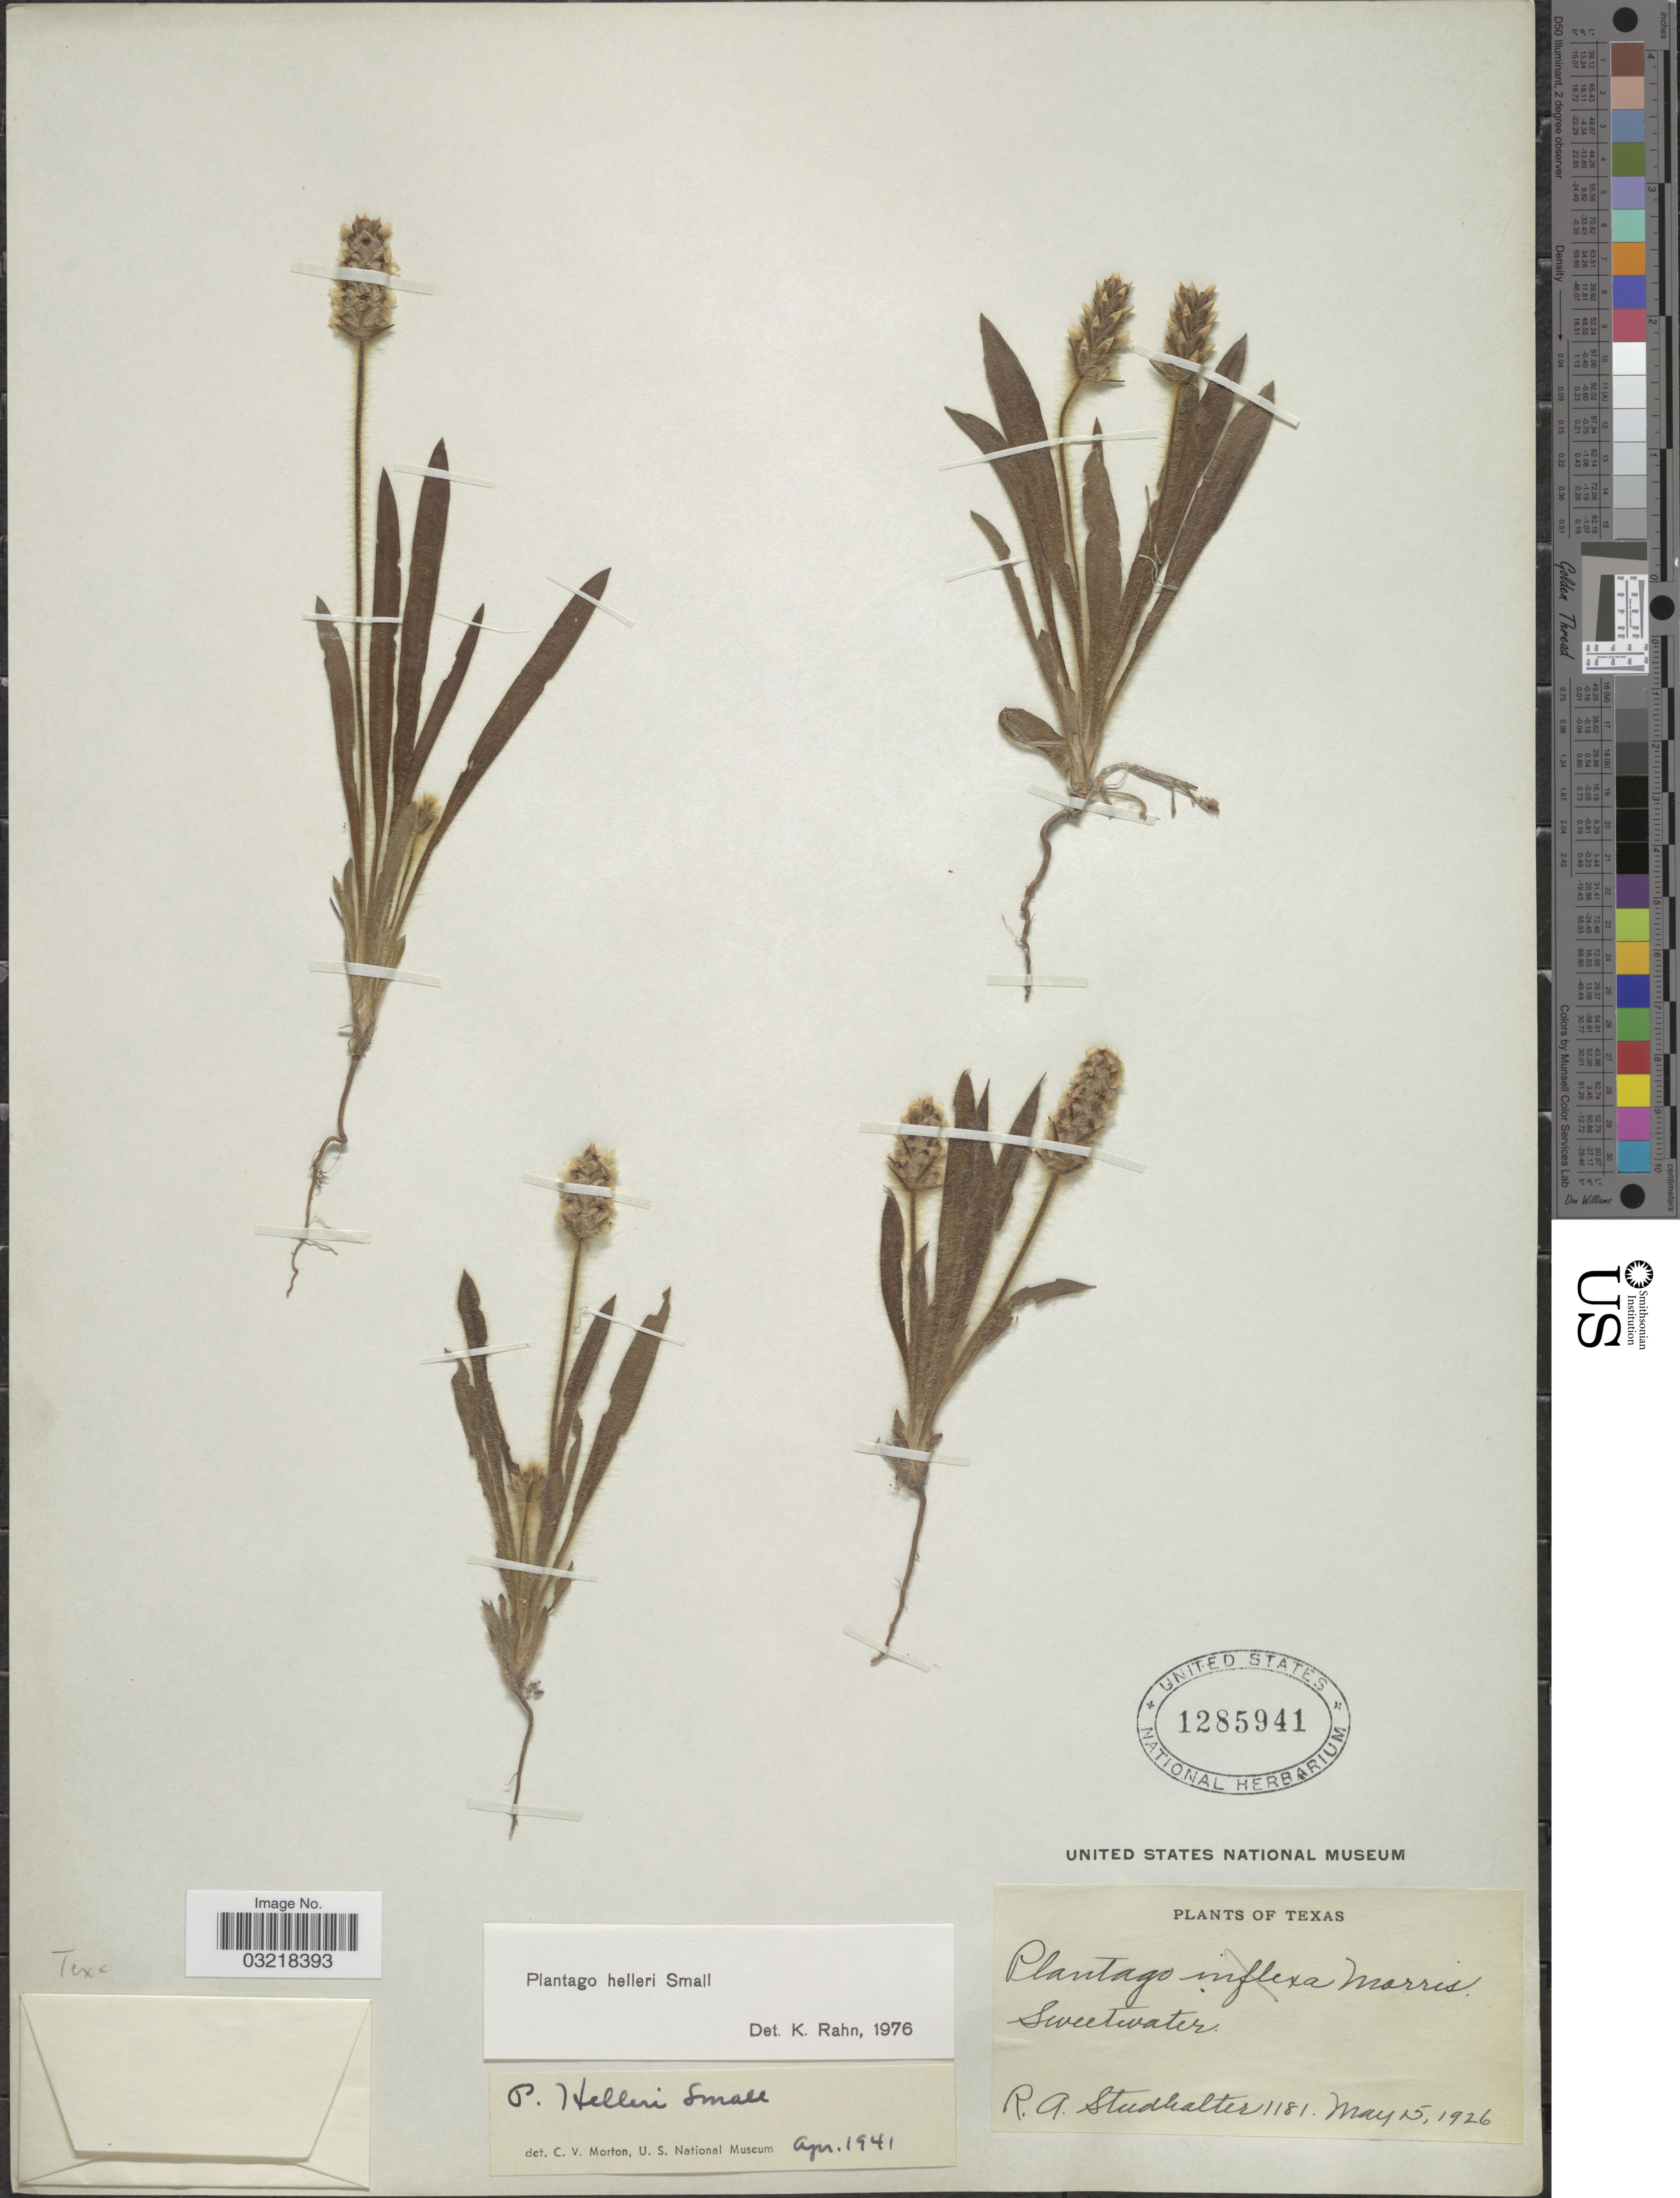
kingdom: Plantae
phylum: Tracheophyta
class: Magnoliopsida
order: Lamiales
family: Plantaginaceae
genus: Plantago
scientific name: Plantago helleri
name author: Small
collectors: R. Studhalter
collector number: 1181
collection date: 1926-05-15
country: United States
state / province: Texas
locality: Sweetwater.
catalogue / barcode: US 1285941